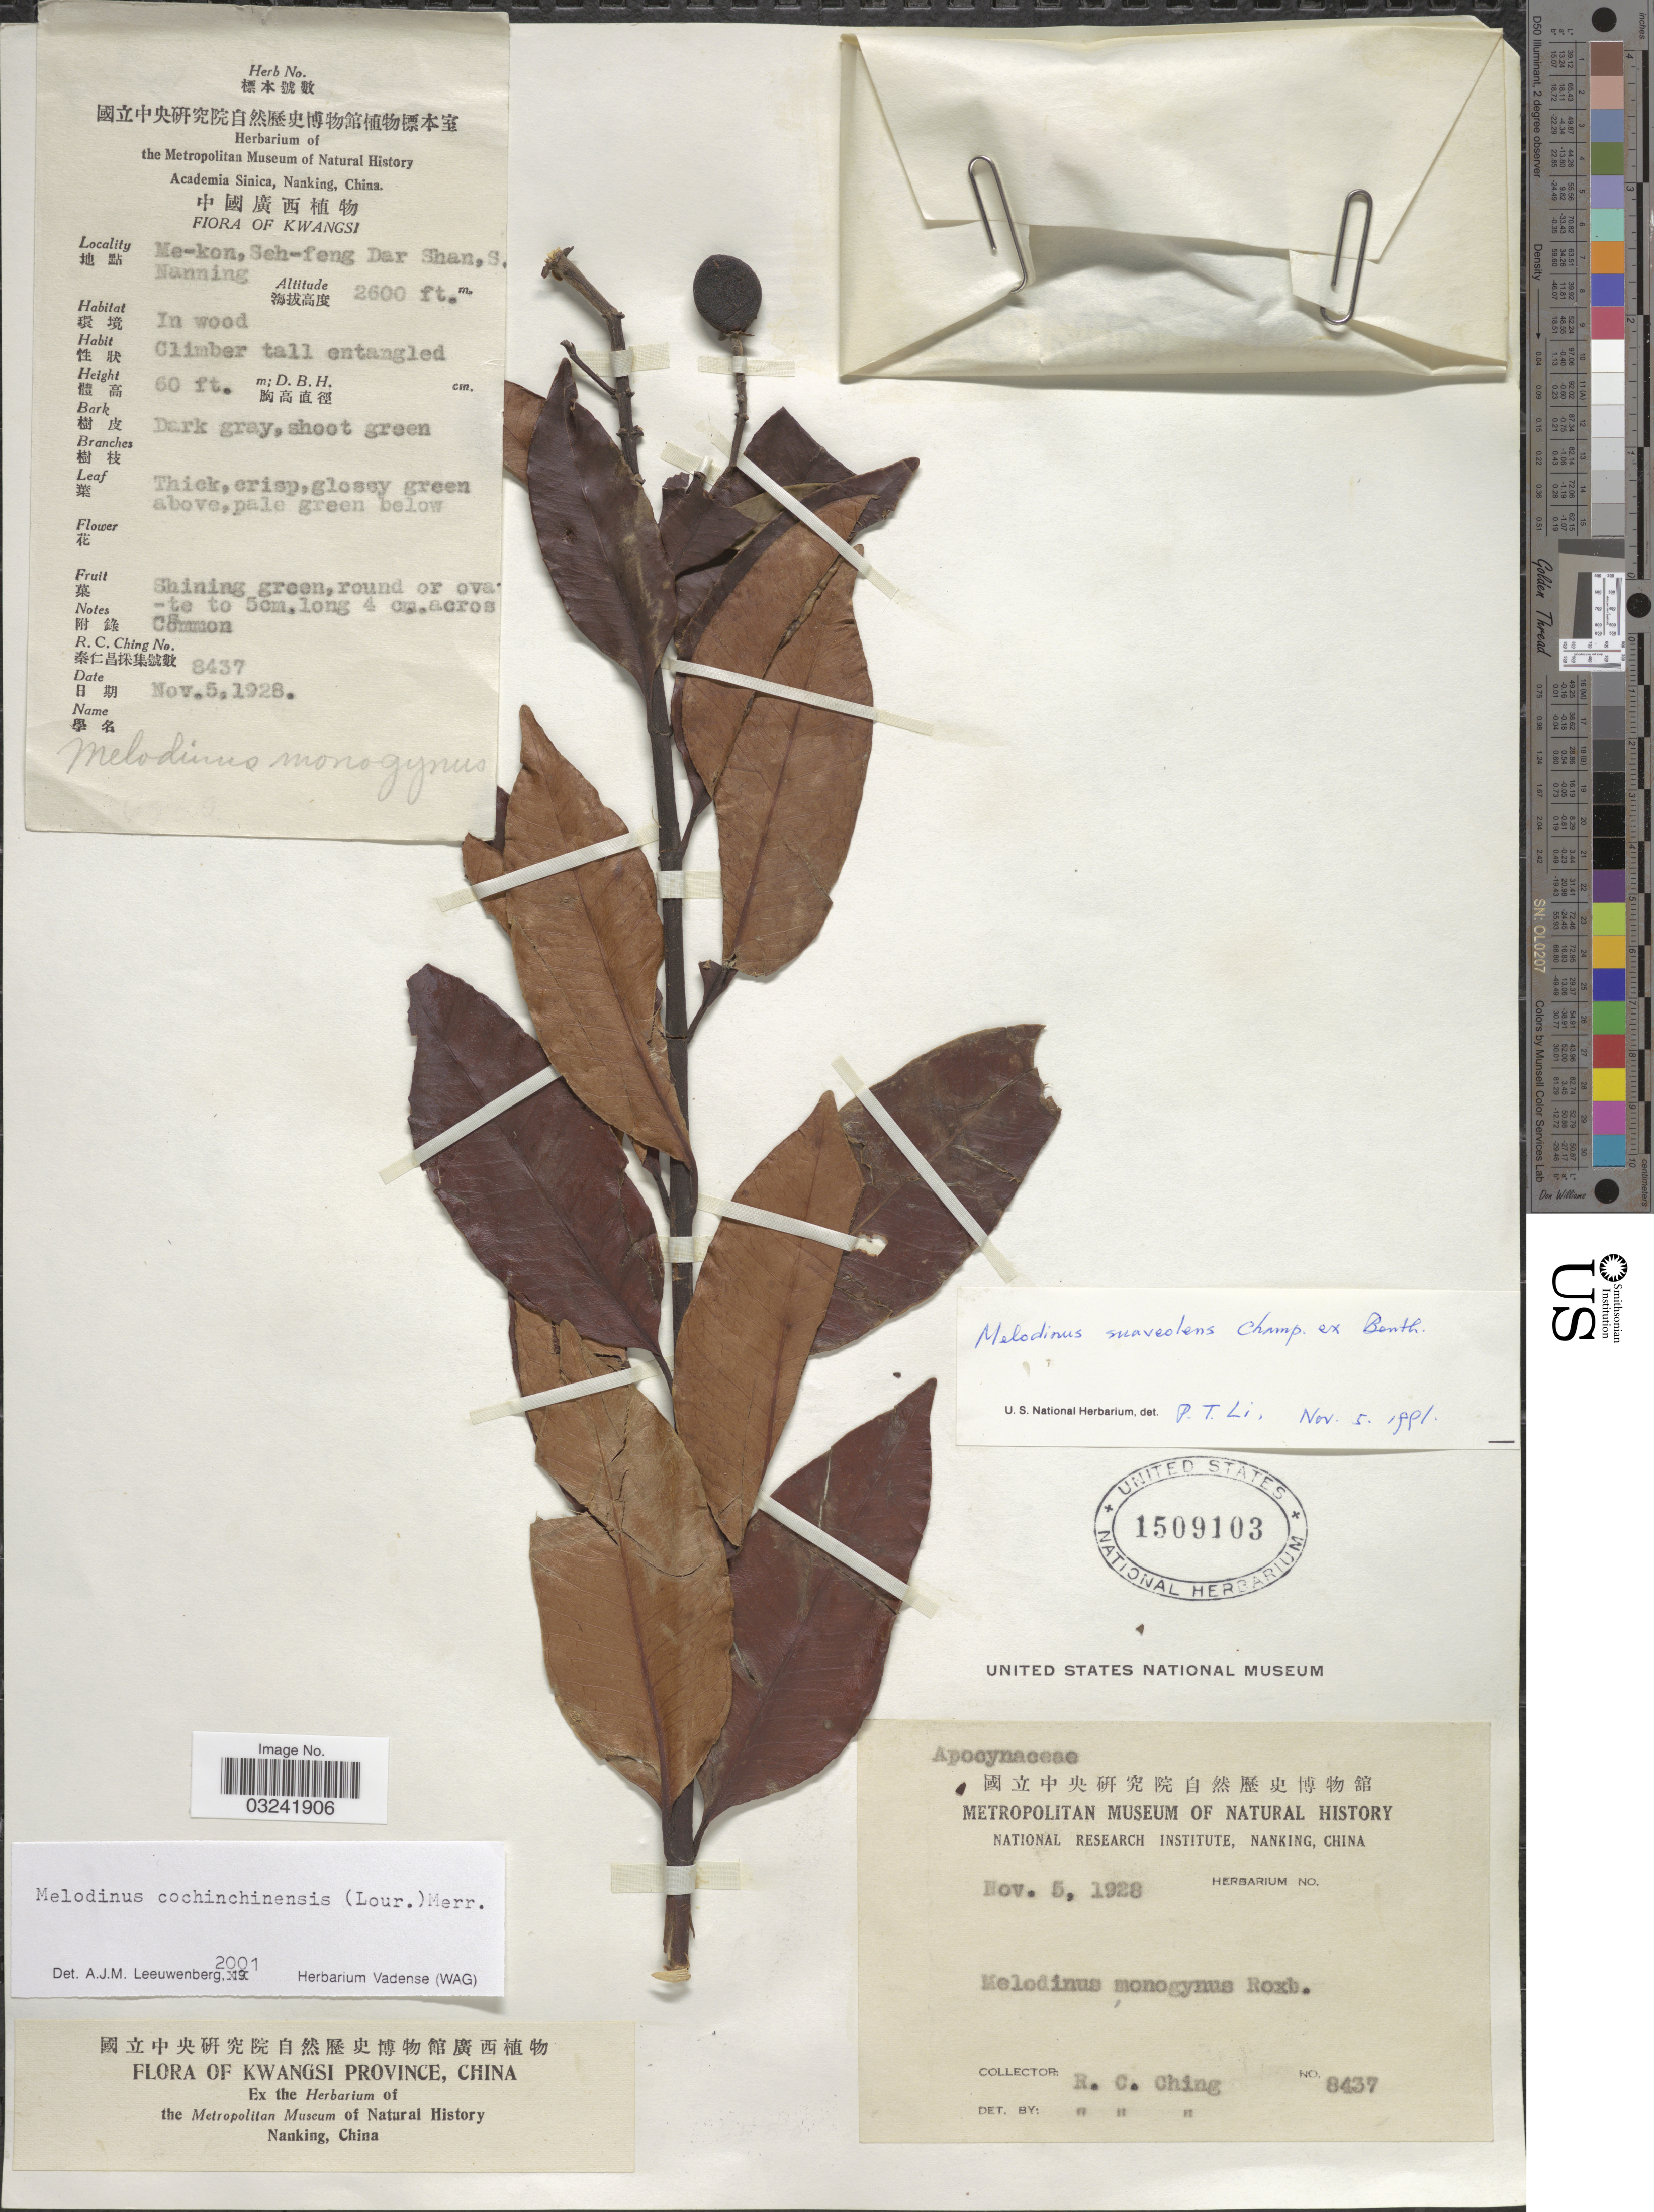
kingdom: Plantae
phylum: Tracheophyta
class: Magnoliopsida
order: Gentianales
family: Apocynaceae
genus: Melodinus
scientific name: Melodinus cochinchinensis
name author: (Lour.) Merr.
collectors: R. C. Ching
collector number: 8437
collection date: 1928-11-05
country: China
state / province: Guangxi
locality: Kwangsi Province, China, Me-kon, Seh-feng Dar Shan, S. Nanning.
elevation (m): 792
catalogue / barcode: US 1509103